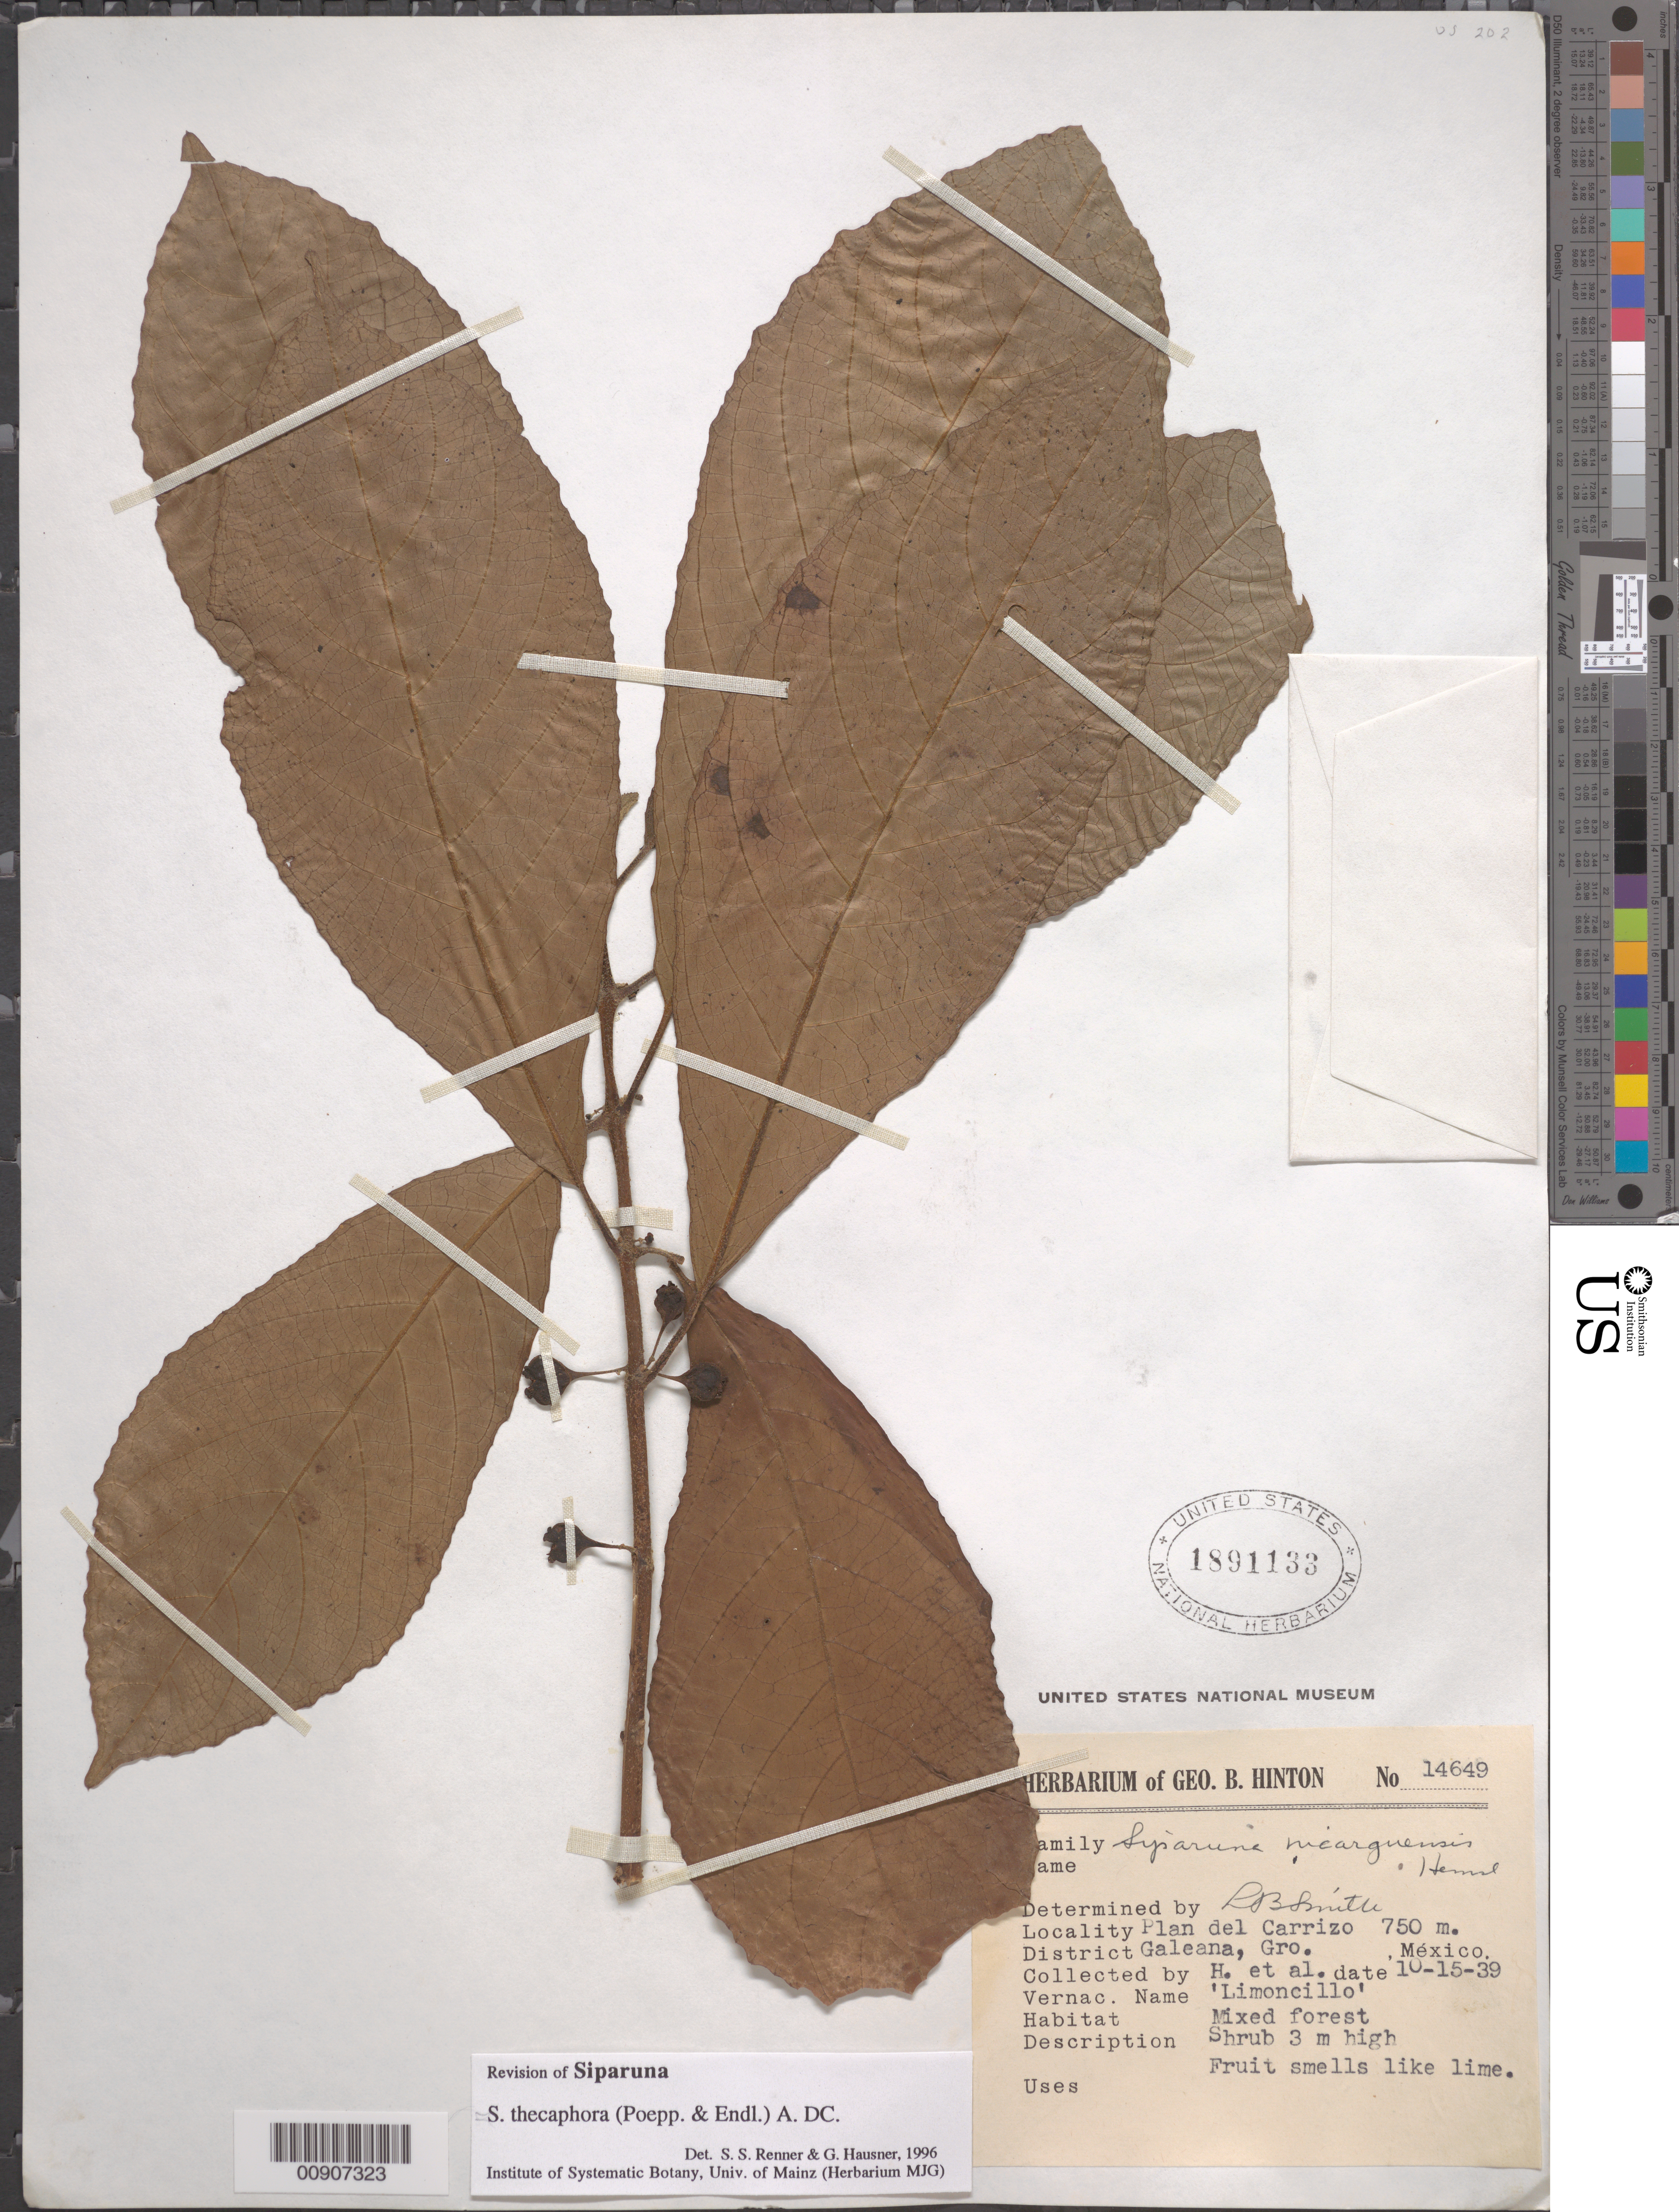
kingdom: Plantae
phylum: Tracheophyta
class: Magnoliopsida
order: Laurales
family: Siparunaceae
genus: Siparuna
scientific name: Siparuna thecaphora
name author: (Poepp. & Endl.) A. DC.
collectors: G. B. Hinton & et al.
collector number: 14649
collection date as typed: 15 Oct 1939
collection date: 1939-10-15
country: Mexico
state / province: Guerrero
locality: Plan del Carrizo, District Galeana, Guerrero.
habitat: Mixed forest.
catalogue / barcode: US 1891133